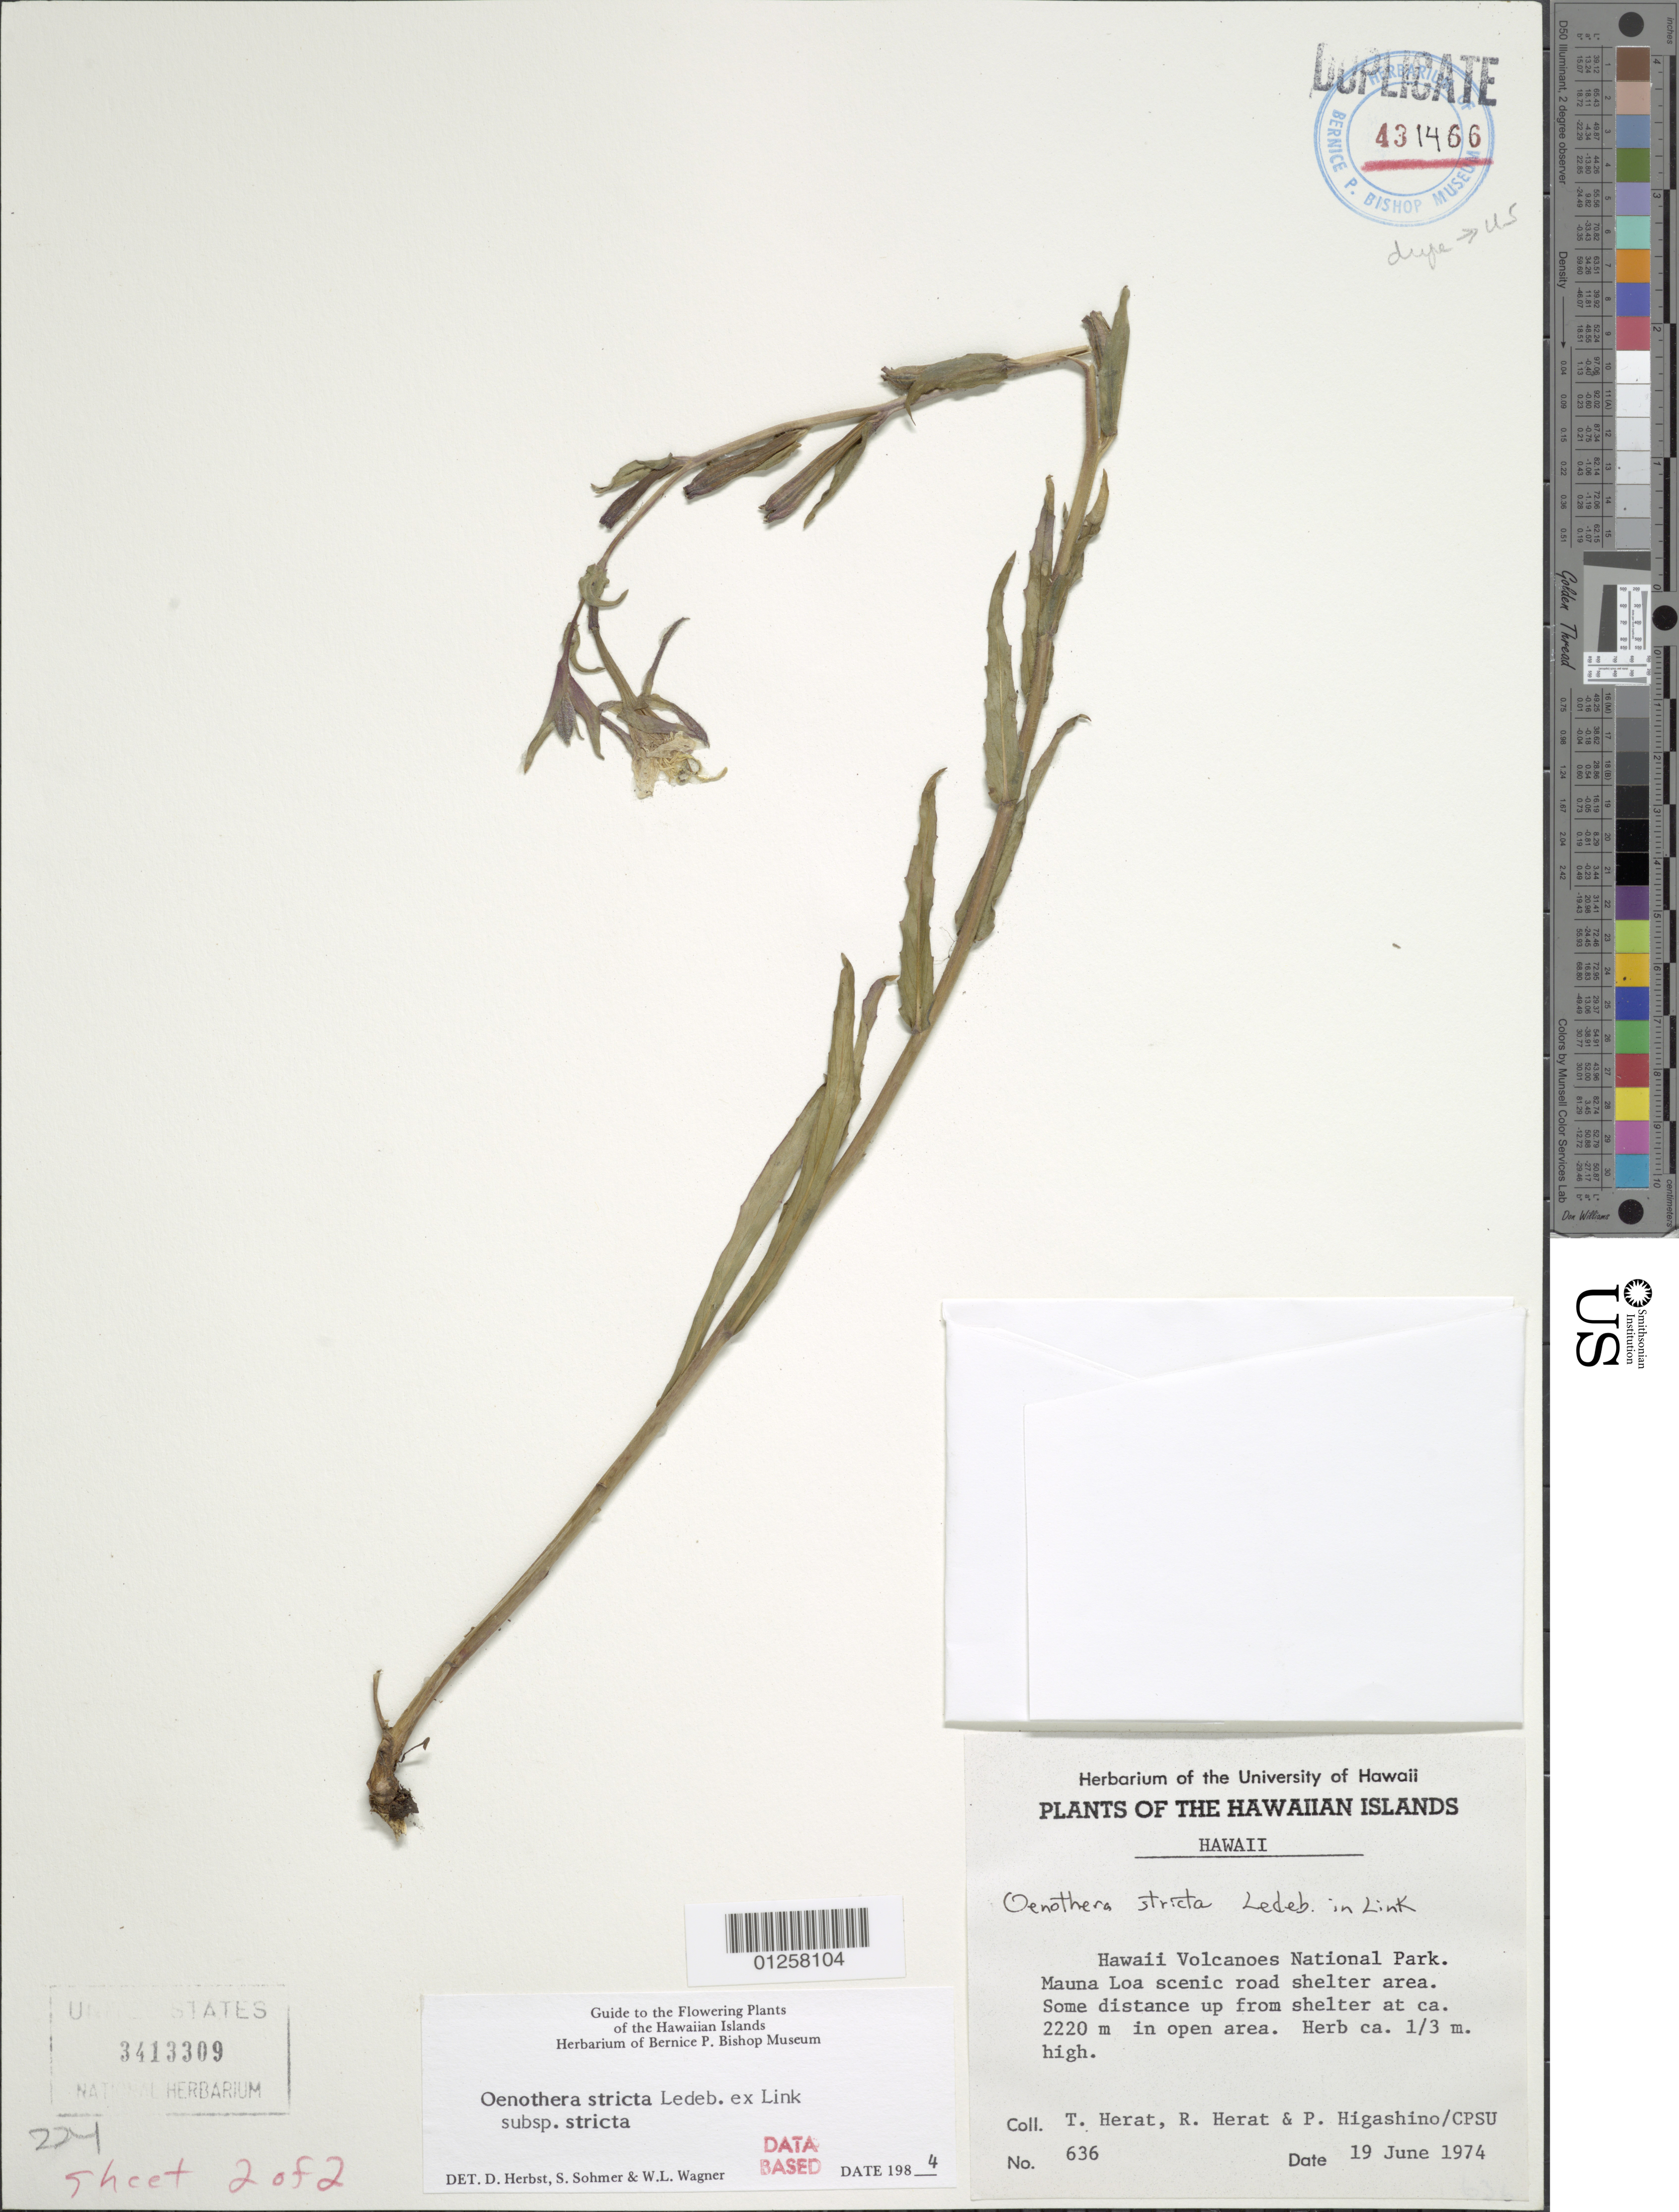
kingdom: Plantae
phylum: Tracheophyta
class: Magnoliopsida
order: Myrtales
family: Onagraceae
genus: Oenothera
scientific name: Oenothera stricta subsp. stricta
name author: Ledeb. ex Link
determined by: Herbst, D. R.; Sohmer, S. H.; Wagner, W. L.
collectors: T. Herat, R. Herat & P. Higashino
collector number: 636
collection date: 1974-06-19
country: United States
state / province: Hawaii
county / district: Hawaii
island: Hawaii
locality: Hawaii Volcanoes National Park. Mauna road shelter area.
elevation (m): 2220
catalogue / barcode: US 3413309